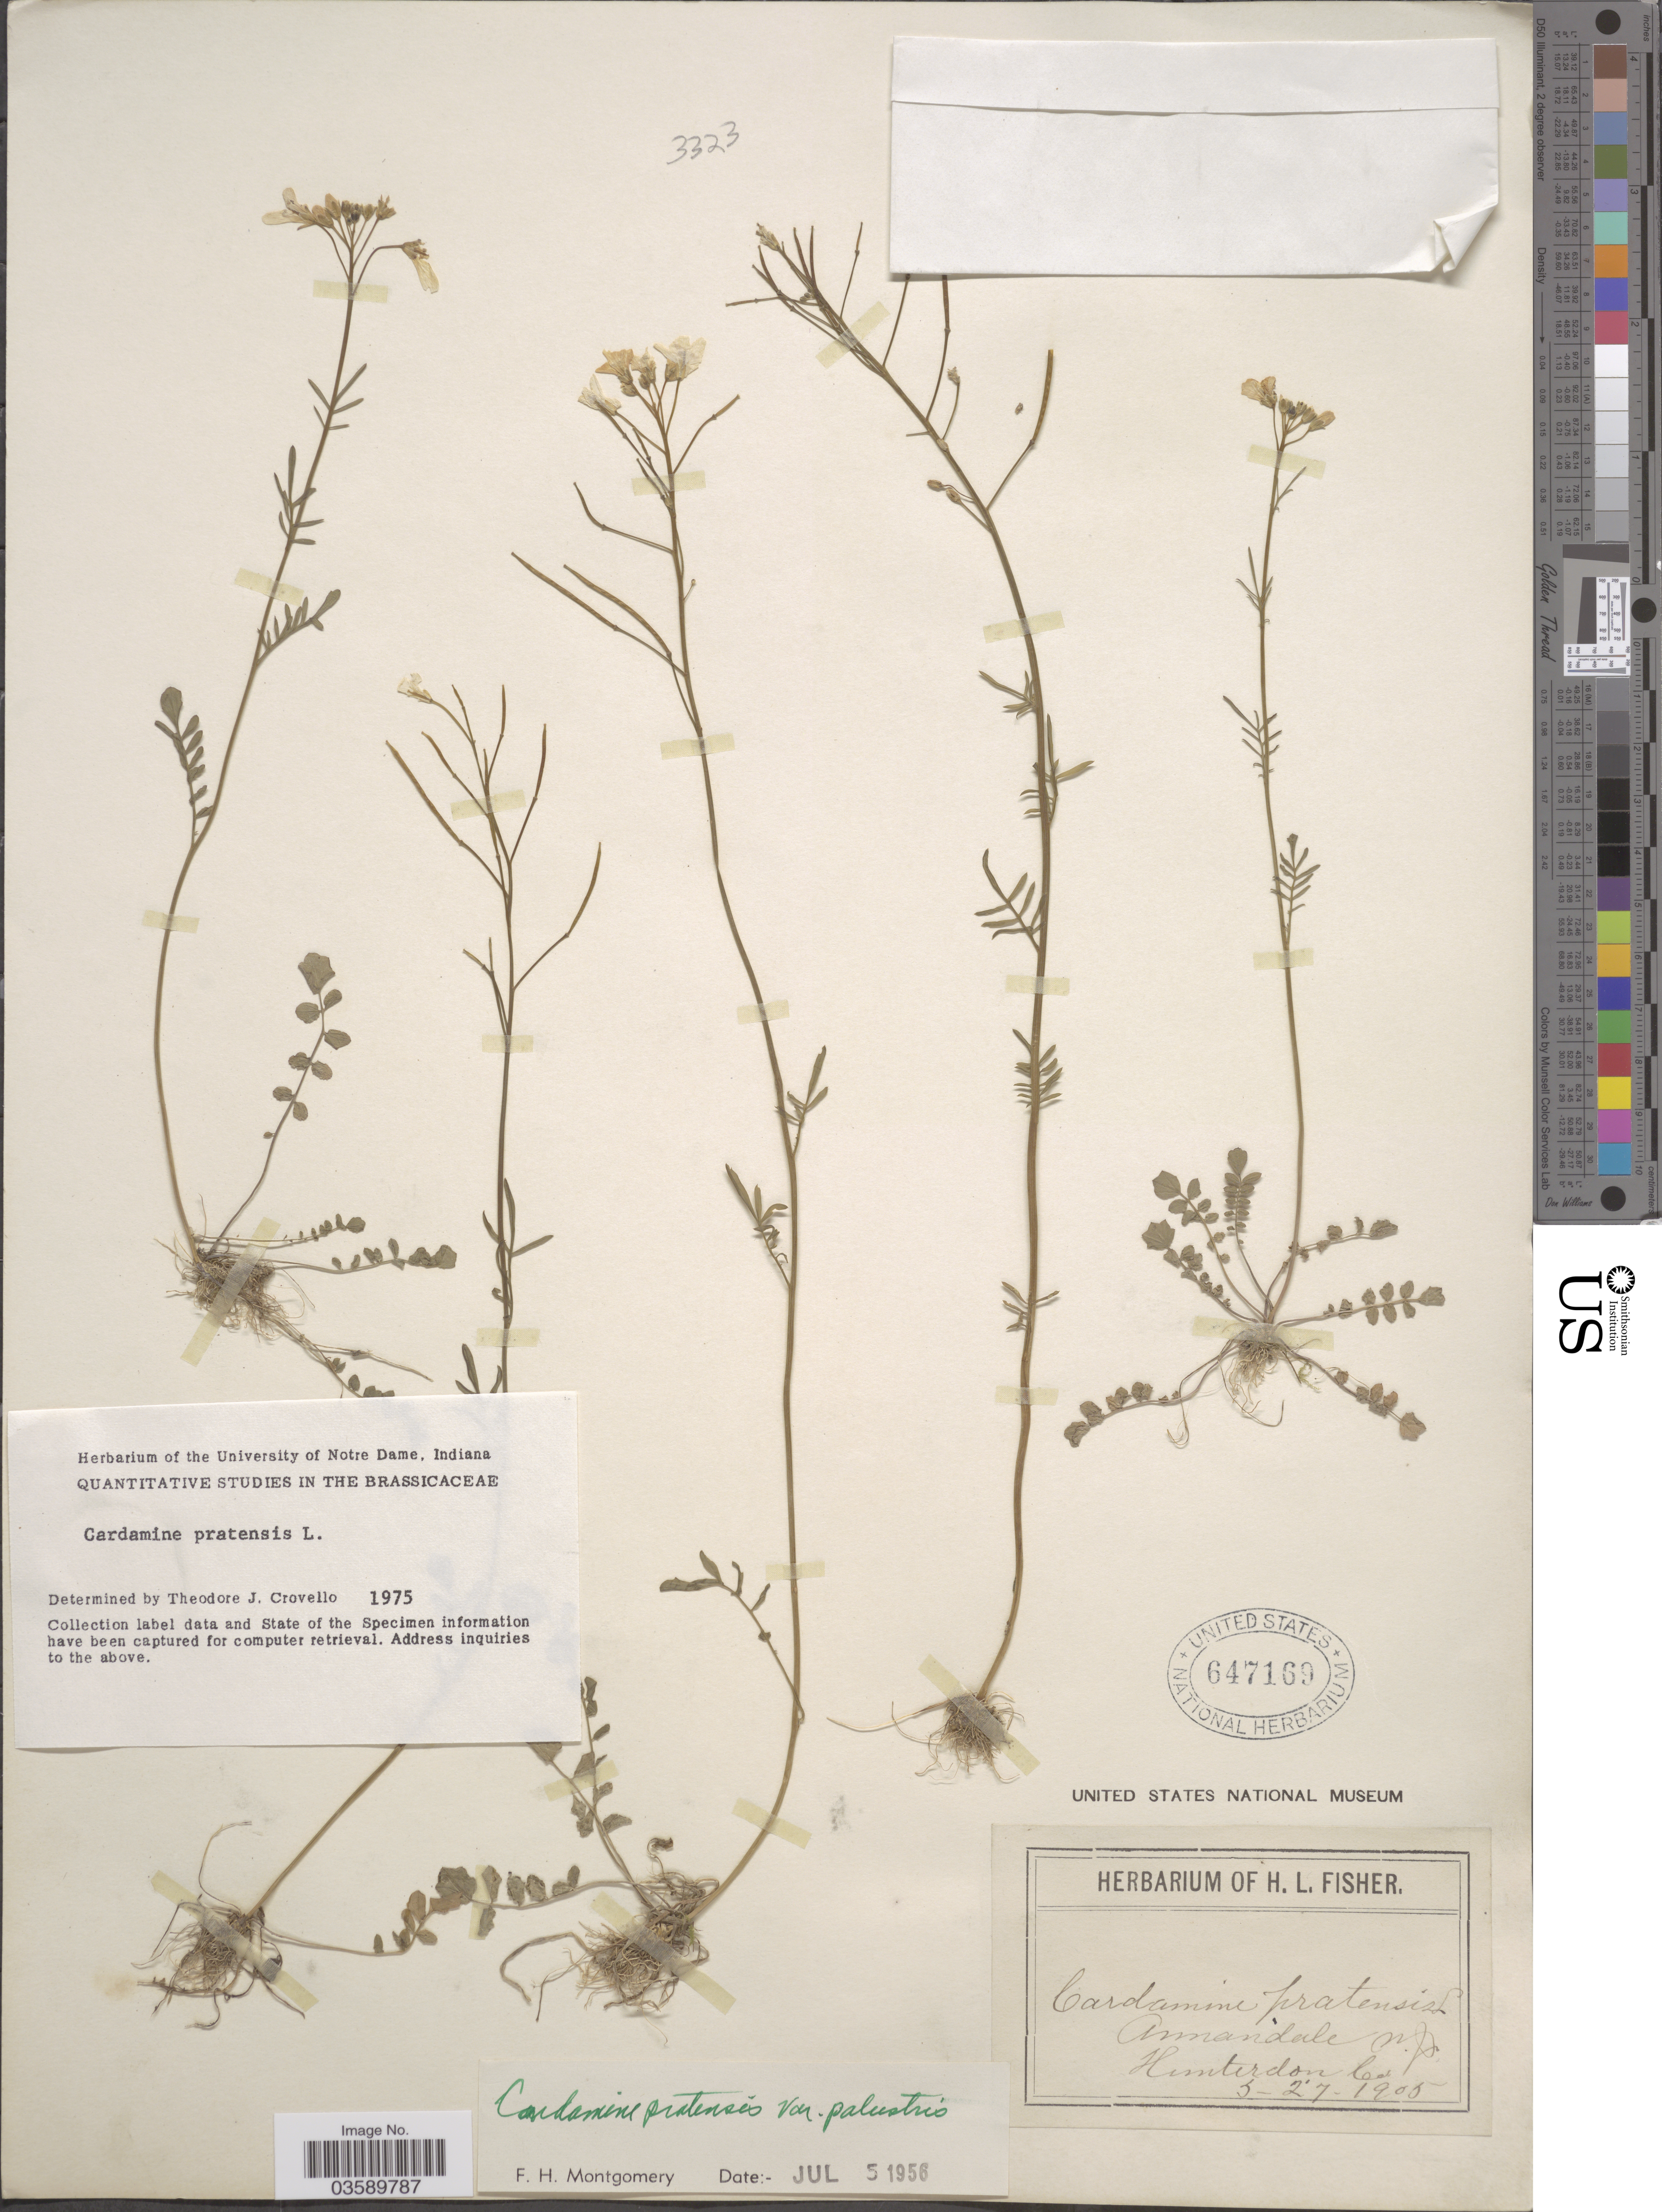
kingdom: Plantae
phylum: Tracheophyta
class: Magnoliopsida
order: Brassicales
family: Brassicaceae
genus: Cardamine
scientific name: Cardamine pratensis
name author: L.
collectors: ex herb. of H. L. Fisher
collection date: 1905-05-27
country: United States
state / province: New Jersey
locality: Annandale. Hunterdon Co.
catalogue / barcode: US 647169